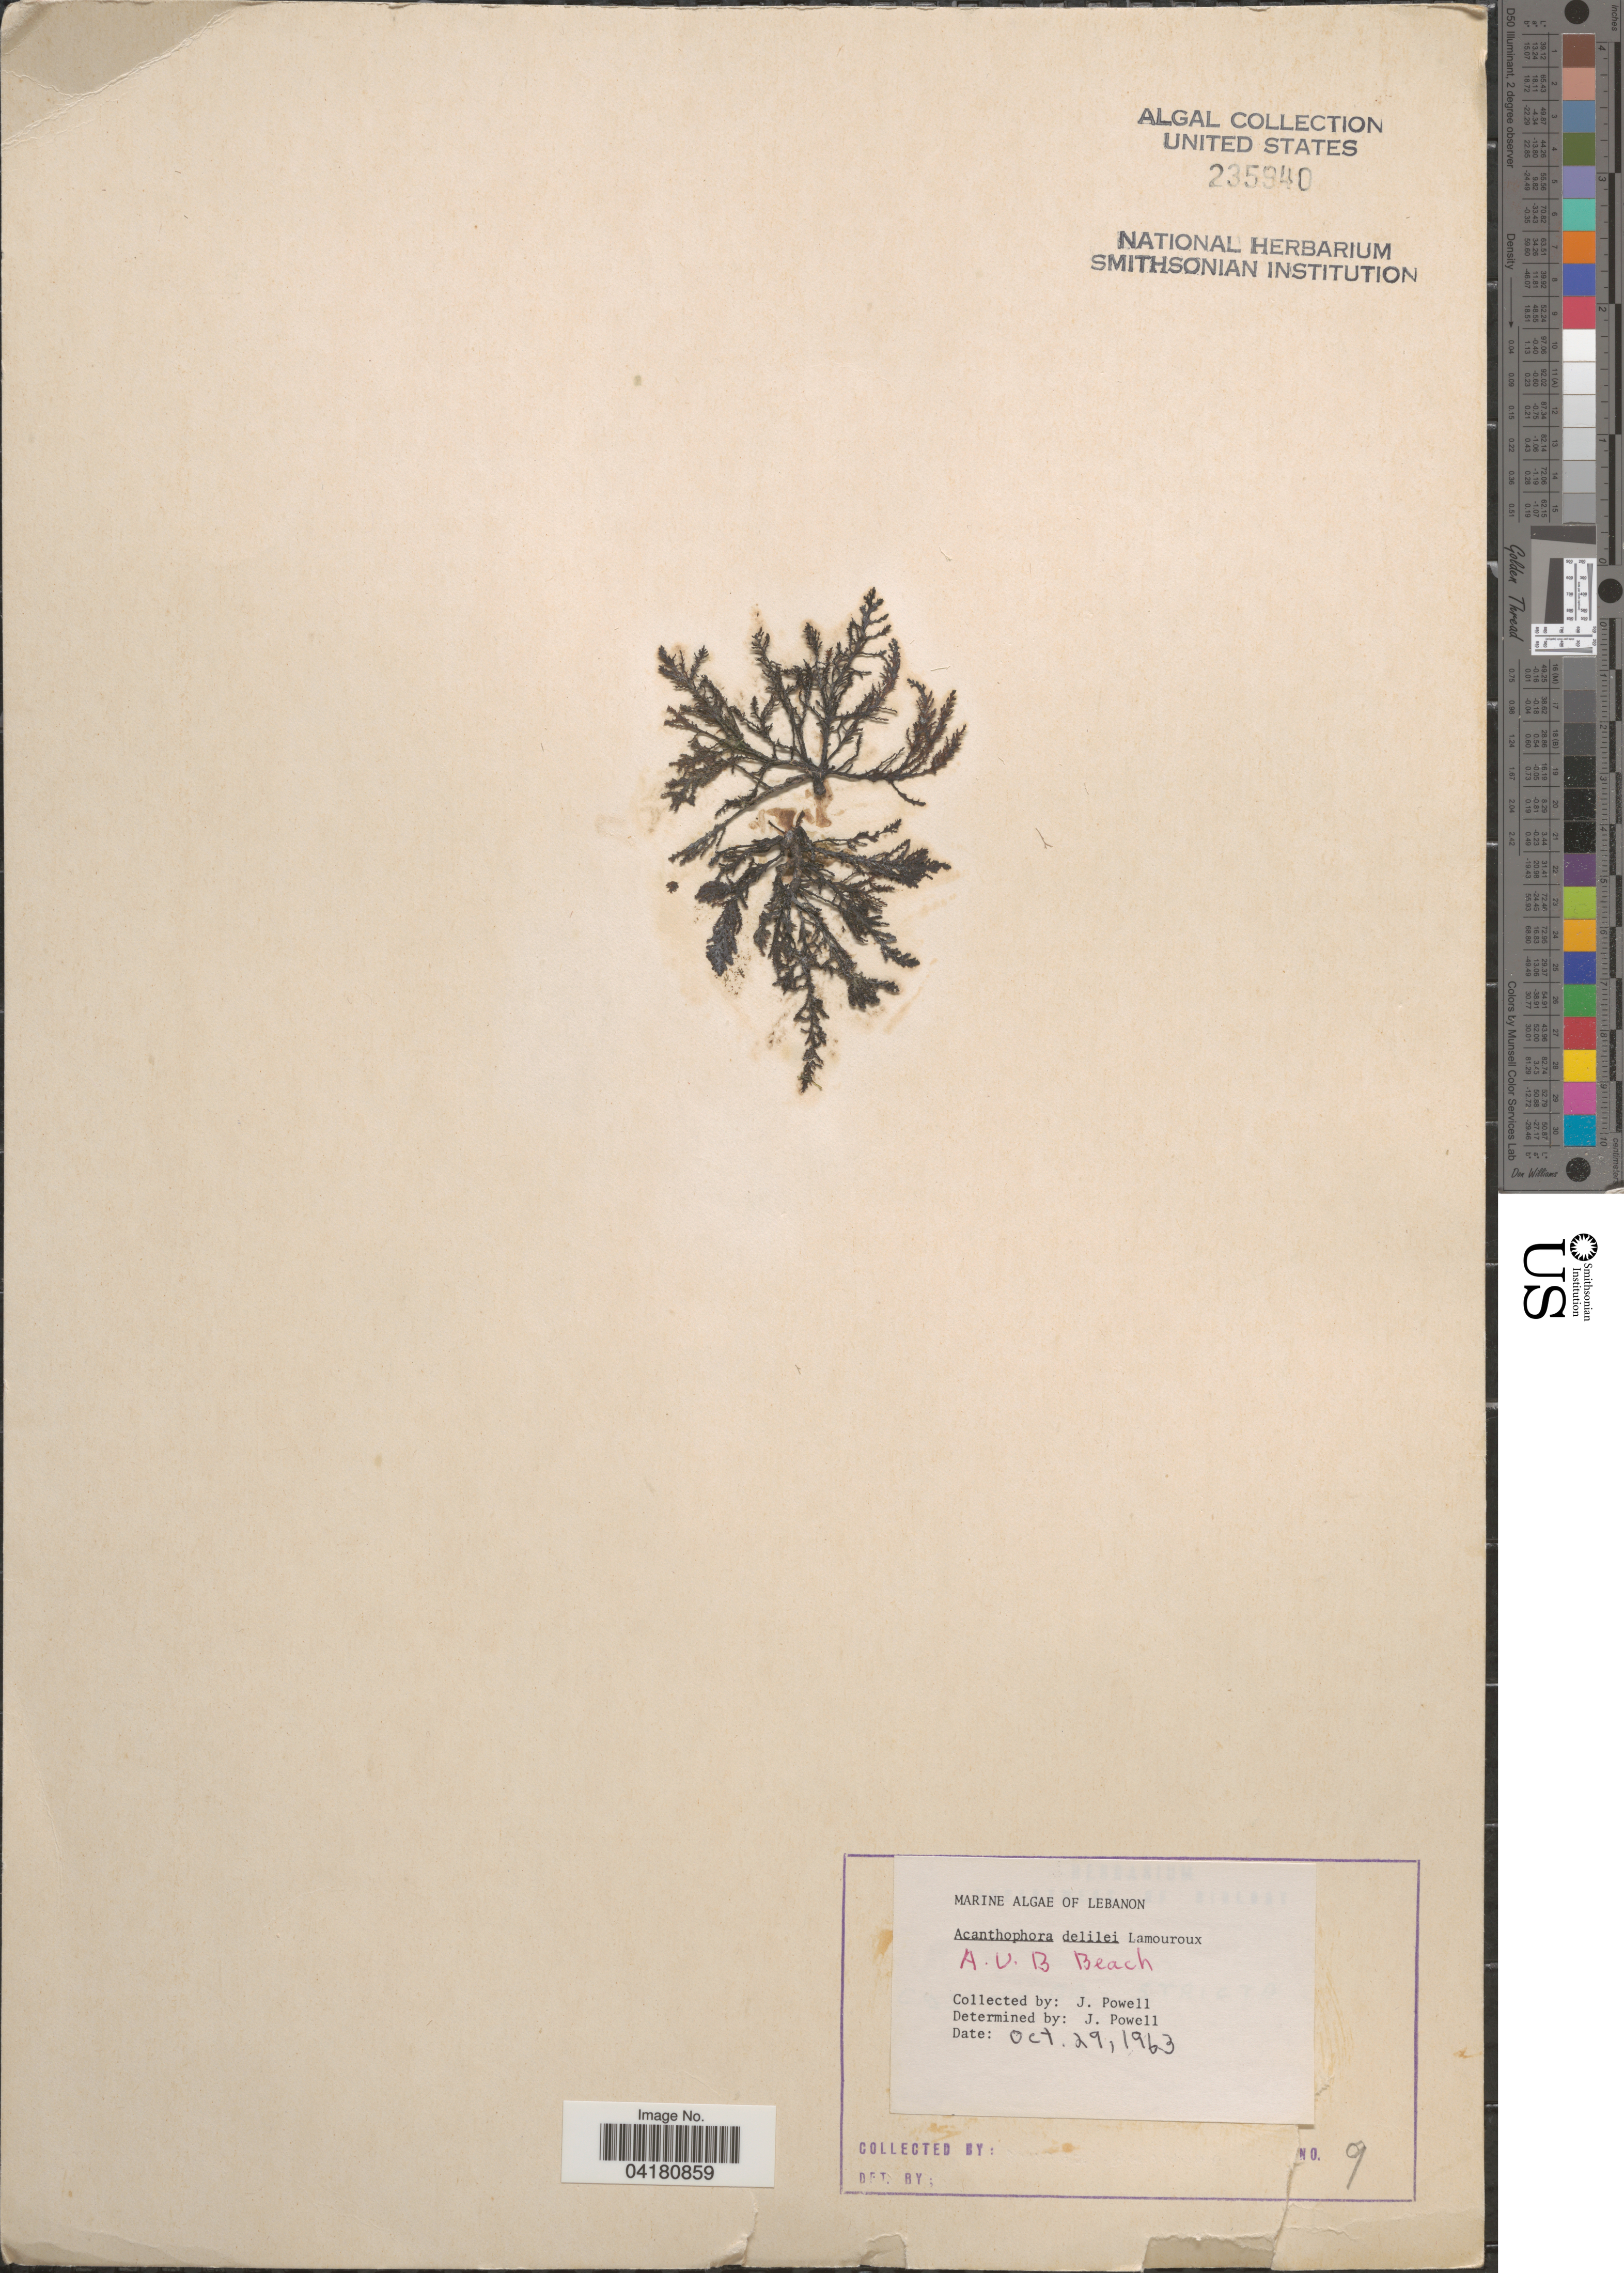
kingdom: Plantae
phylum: Rhodophyta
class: Florideophyceae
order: Ceramiales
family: Rhodomelaceae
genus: Acanthophora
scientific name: Acanthophora nayadiformis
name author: (Delile) Papenf.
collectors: J. Powell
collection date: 1963-10-29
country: Lebanon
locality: A.U.B. Beach.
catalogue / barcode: US 235940